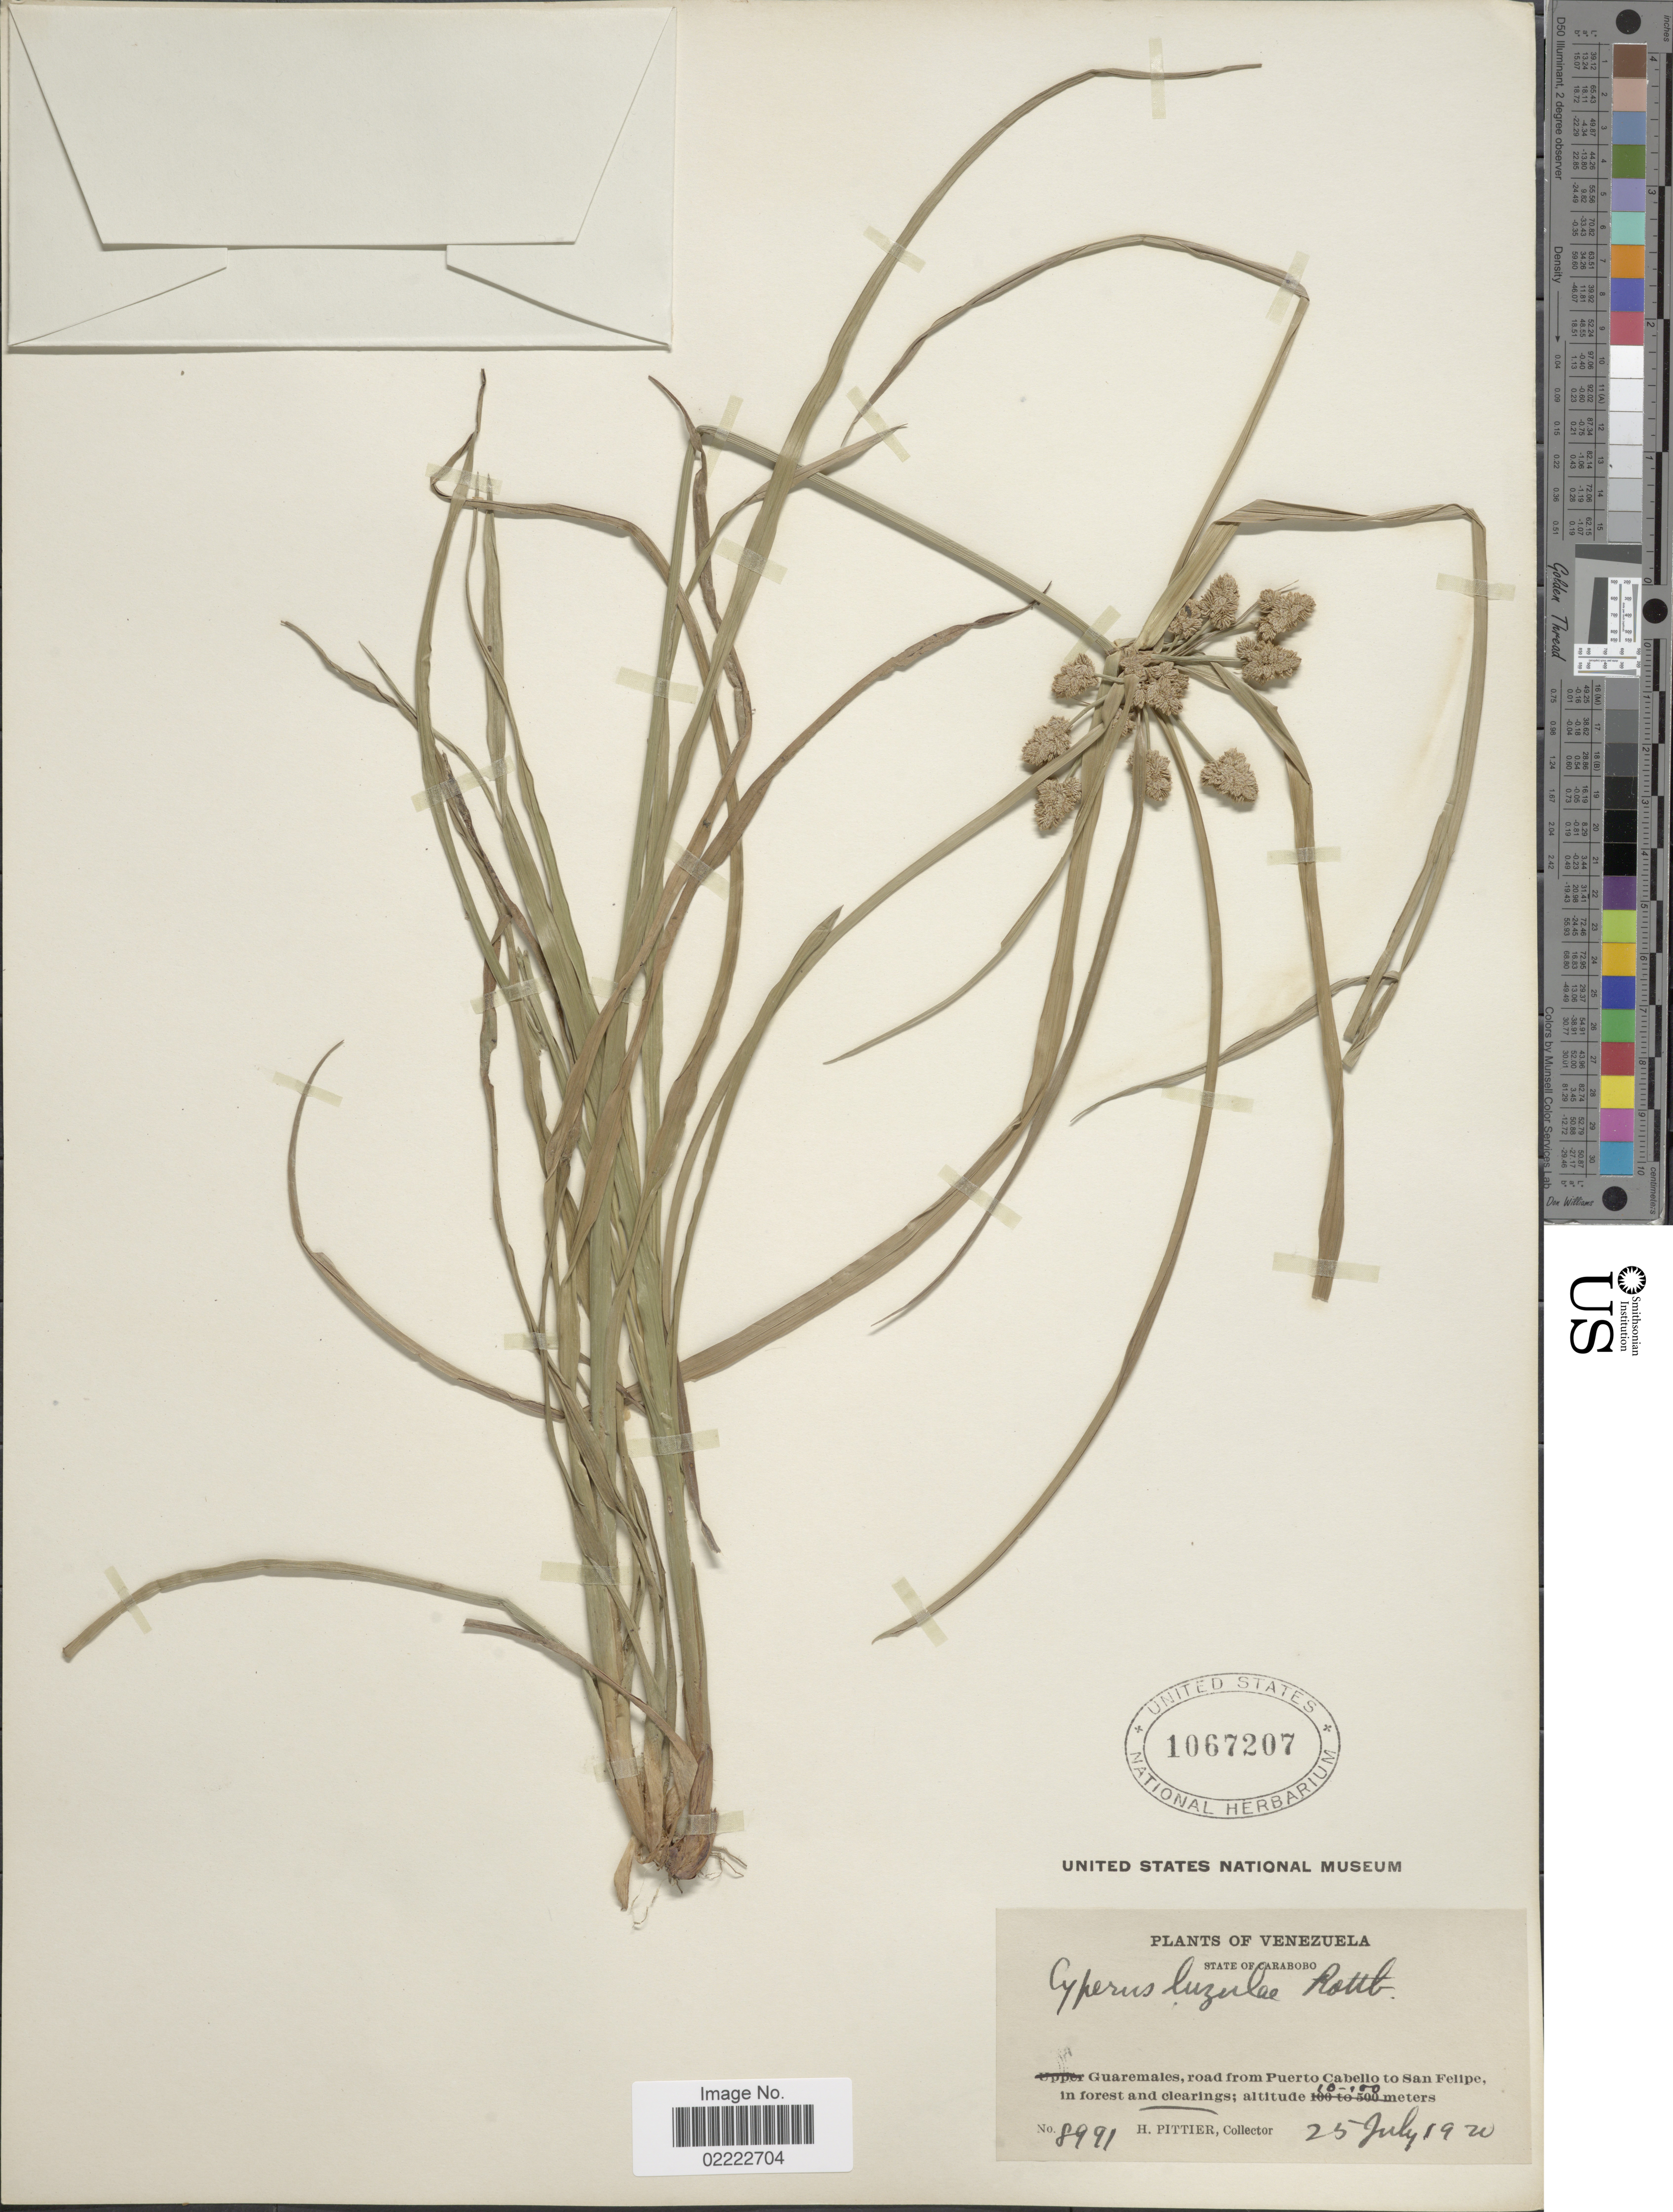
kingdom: Plantae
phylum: Tracheophyta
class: Liliopsida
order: Poales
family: Cyperaceae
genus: Cyperus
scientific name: Cyperus luzulae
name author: (L.) Rottb. ex Retz.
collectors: H. F. Pittier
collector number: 8991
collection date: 1920-07-25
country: Venezuela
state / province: Carabobo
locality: Guaremales, road from Puerto Cabello to San Felipe, in forest and clearings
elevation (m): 10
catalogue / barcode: US 1067207